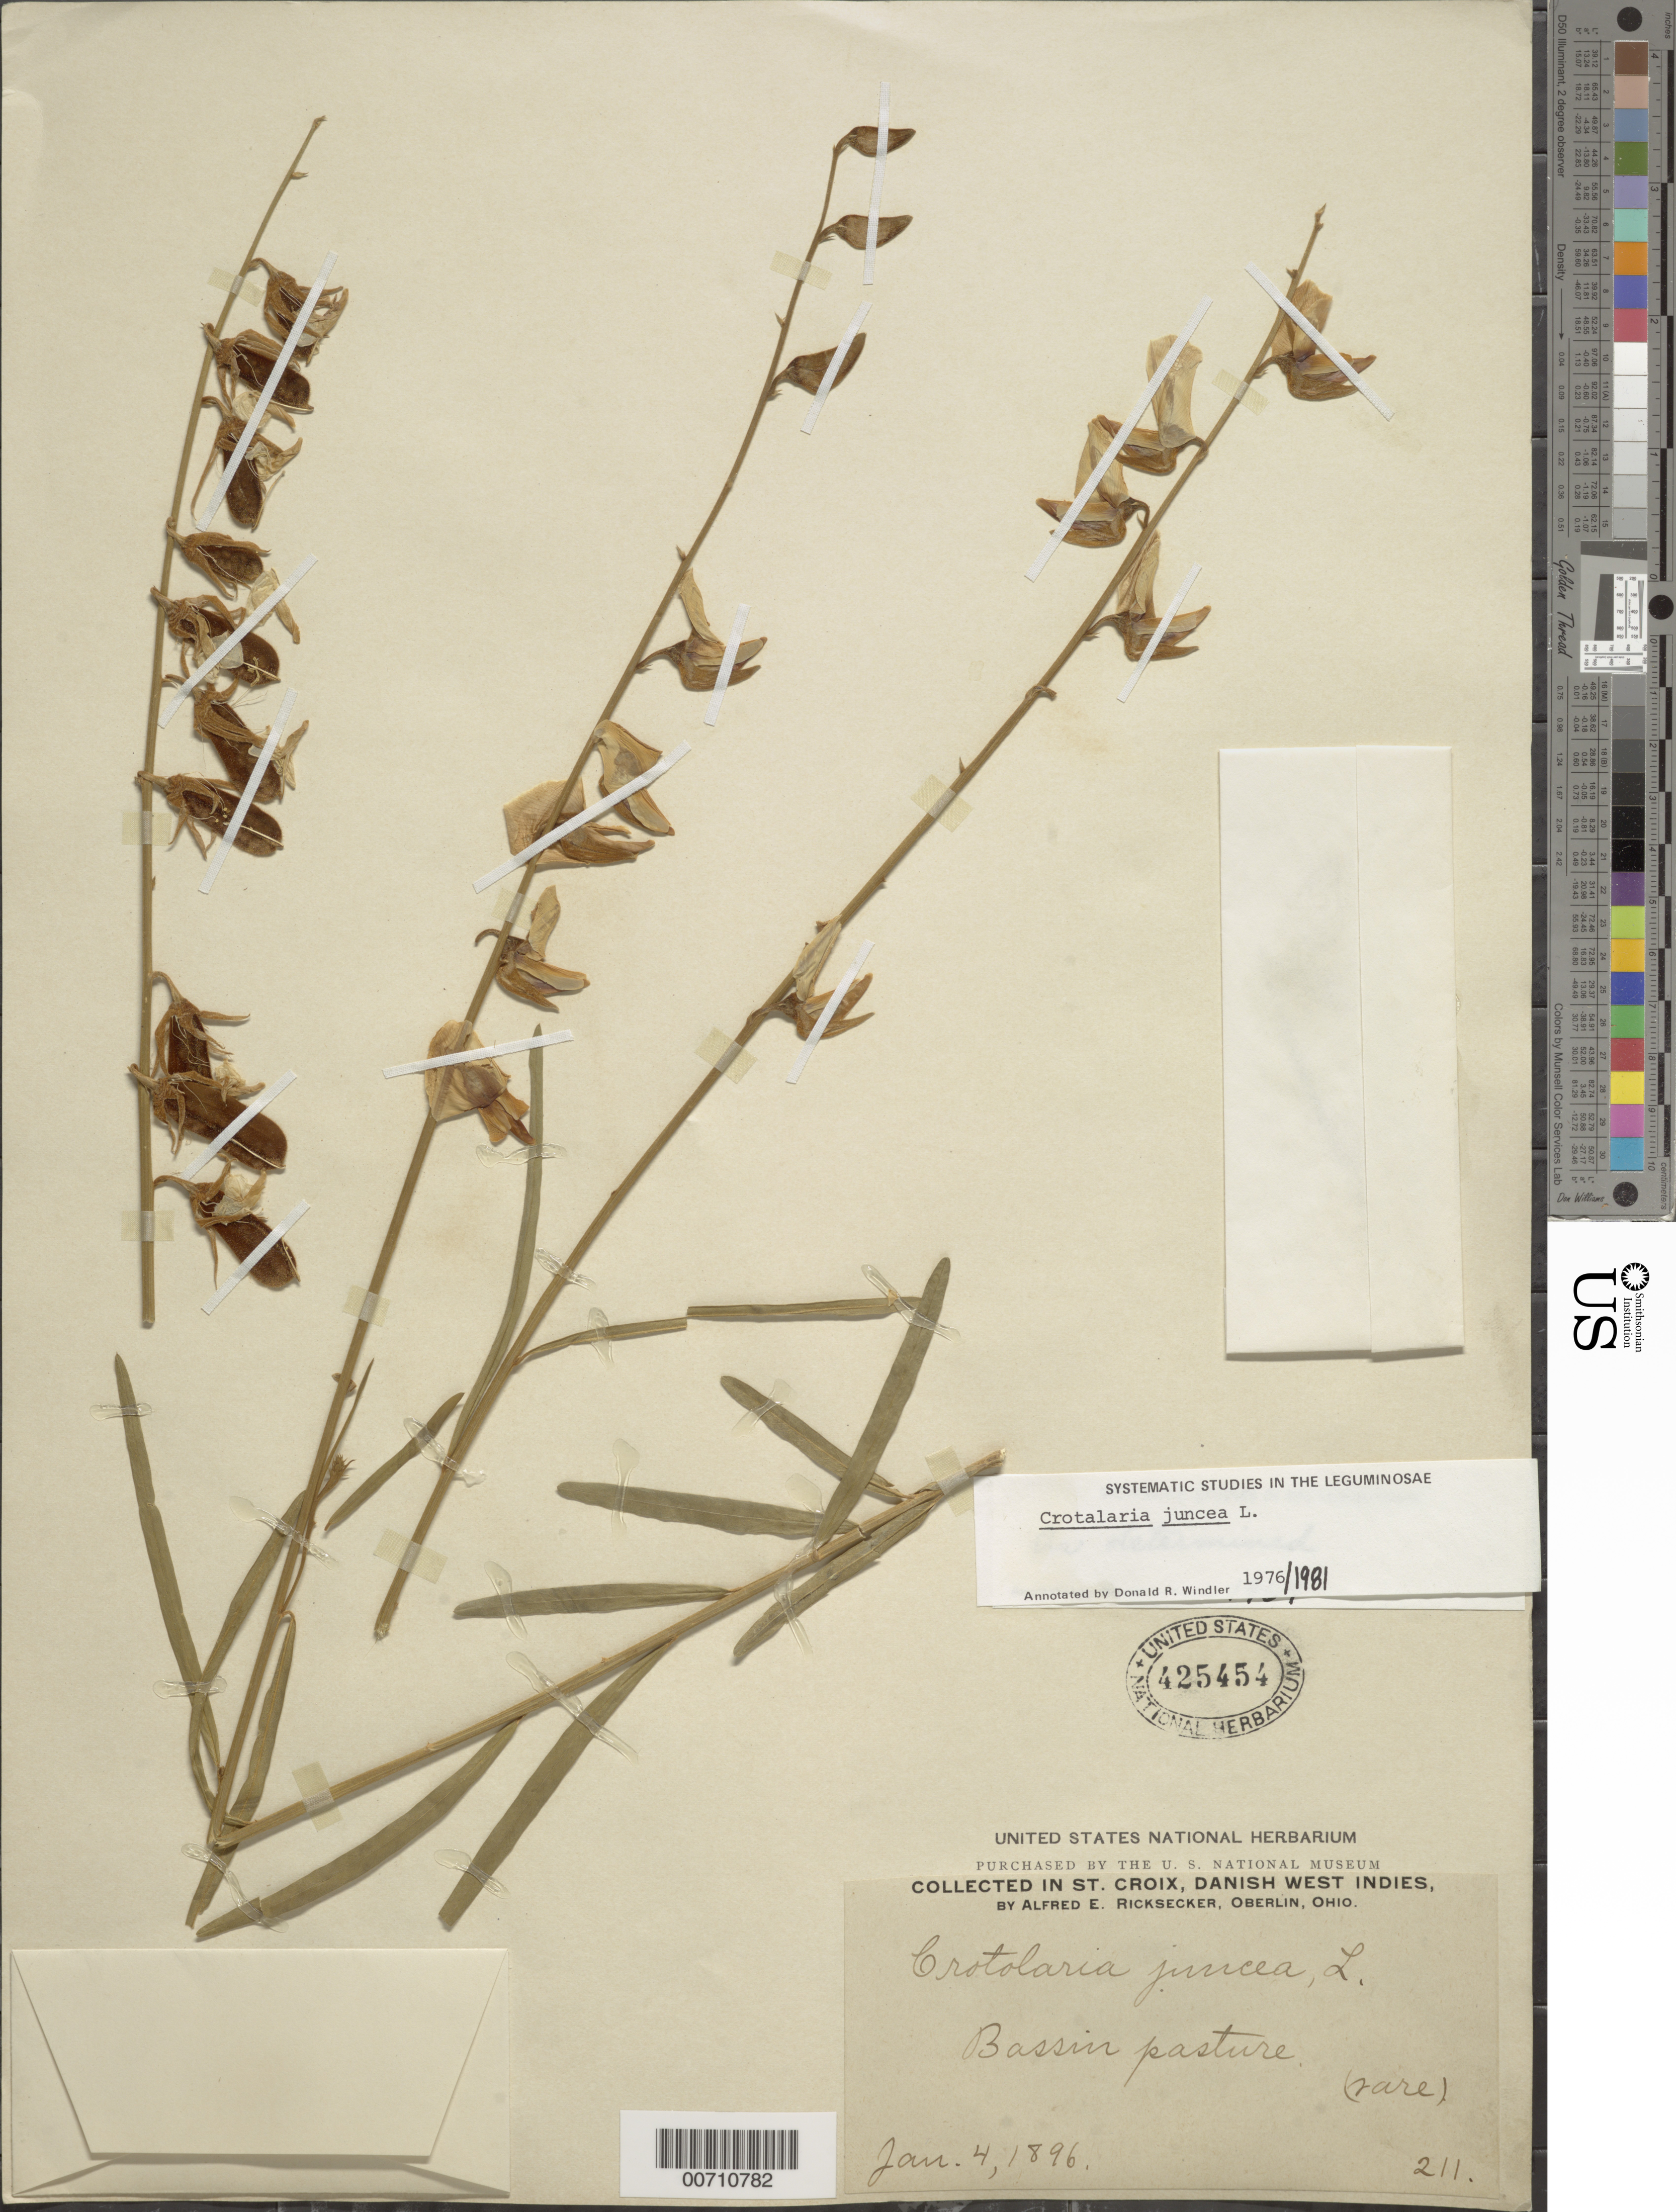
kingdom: Plantae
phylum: Tracheophyta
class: Magnoliopsida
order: Fabales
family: Fabaceae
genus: Crotalaria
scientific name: Crotalaria juncea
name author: L.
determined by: Windler, D. R.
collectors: A. E. Ricksecker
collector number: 211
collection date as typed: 04 Jan 1896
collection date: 1896-01-04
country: U.S. Virgin Islands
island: St. Croix Island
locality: Bassin pasture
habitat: Bassin pasture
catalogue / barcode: US 425454